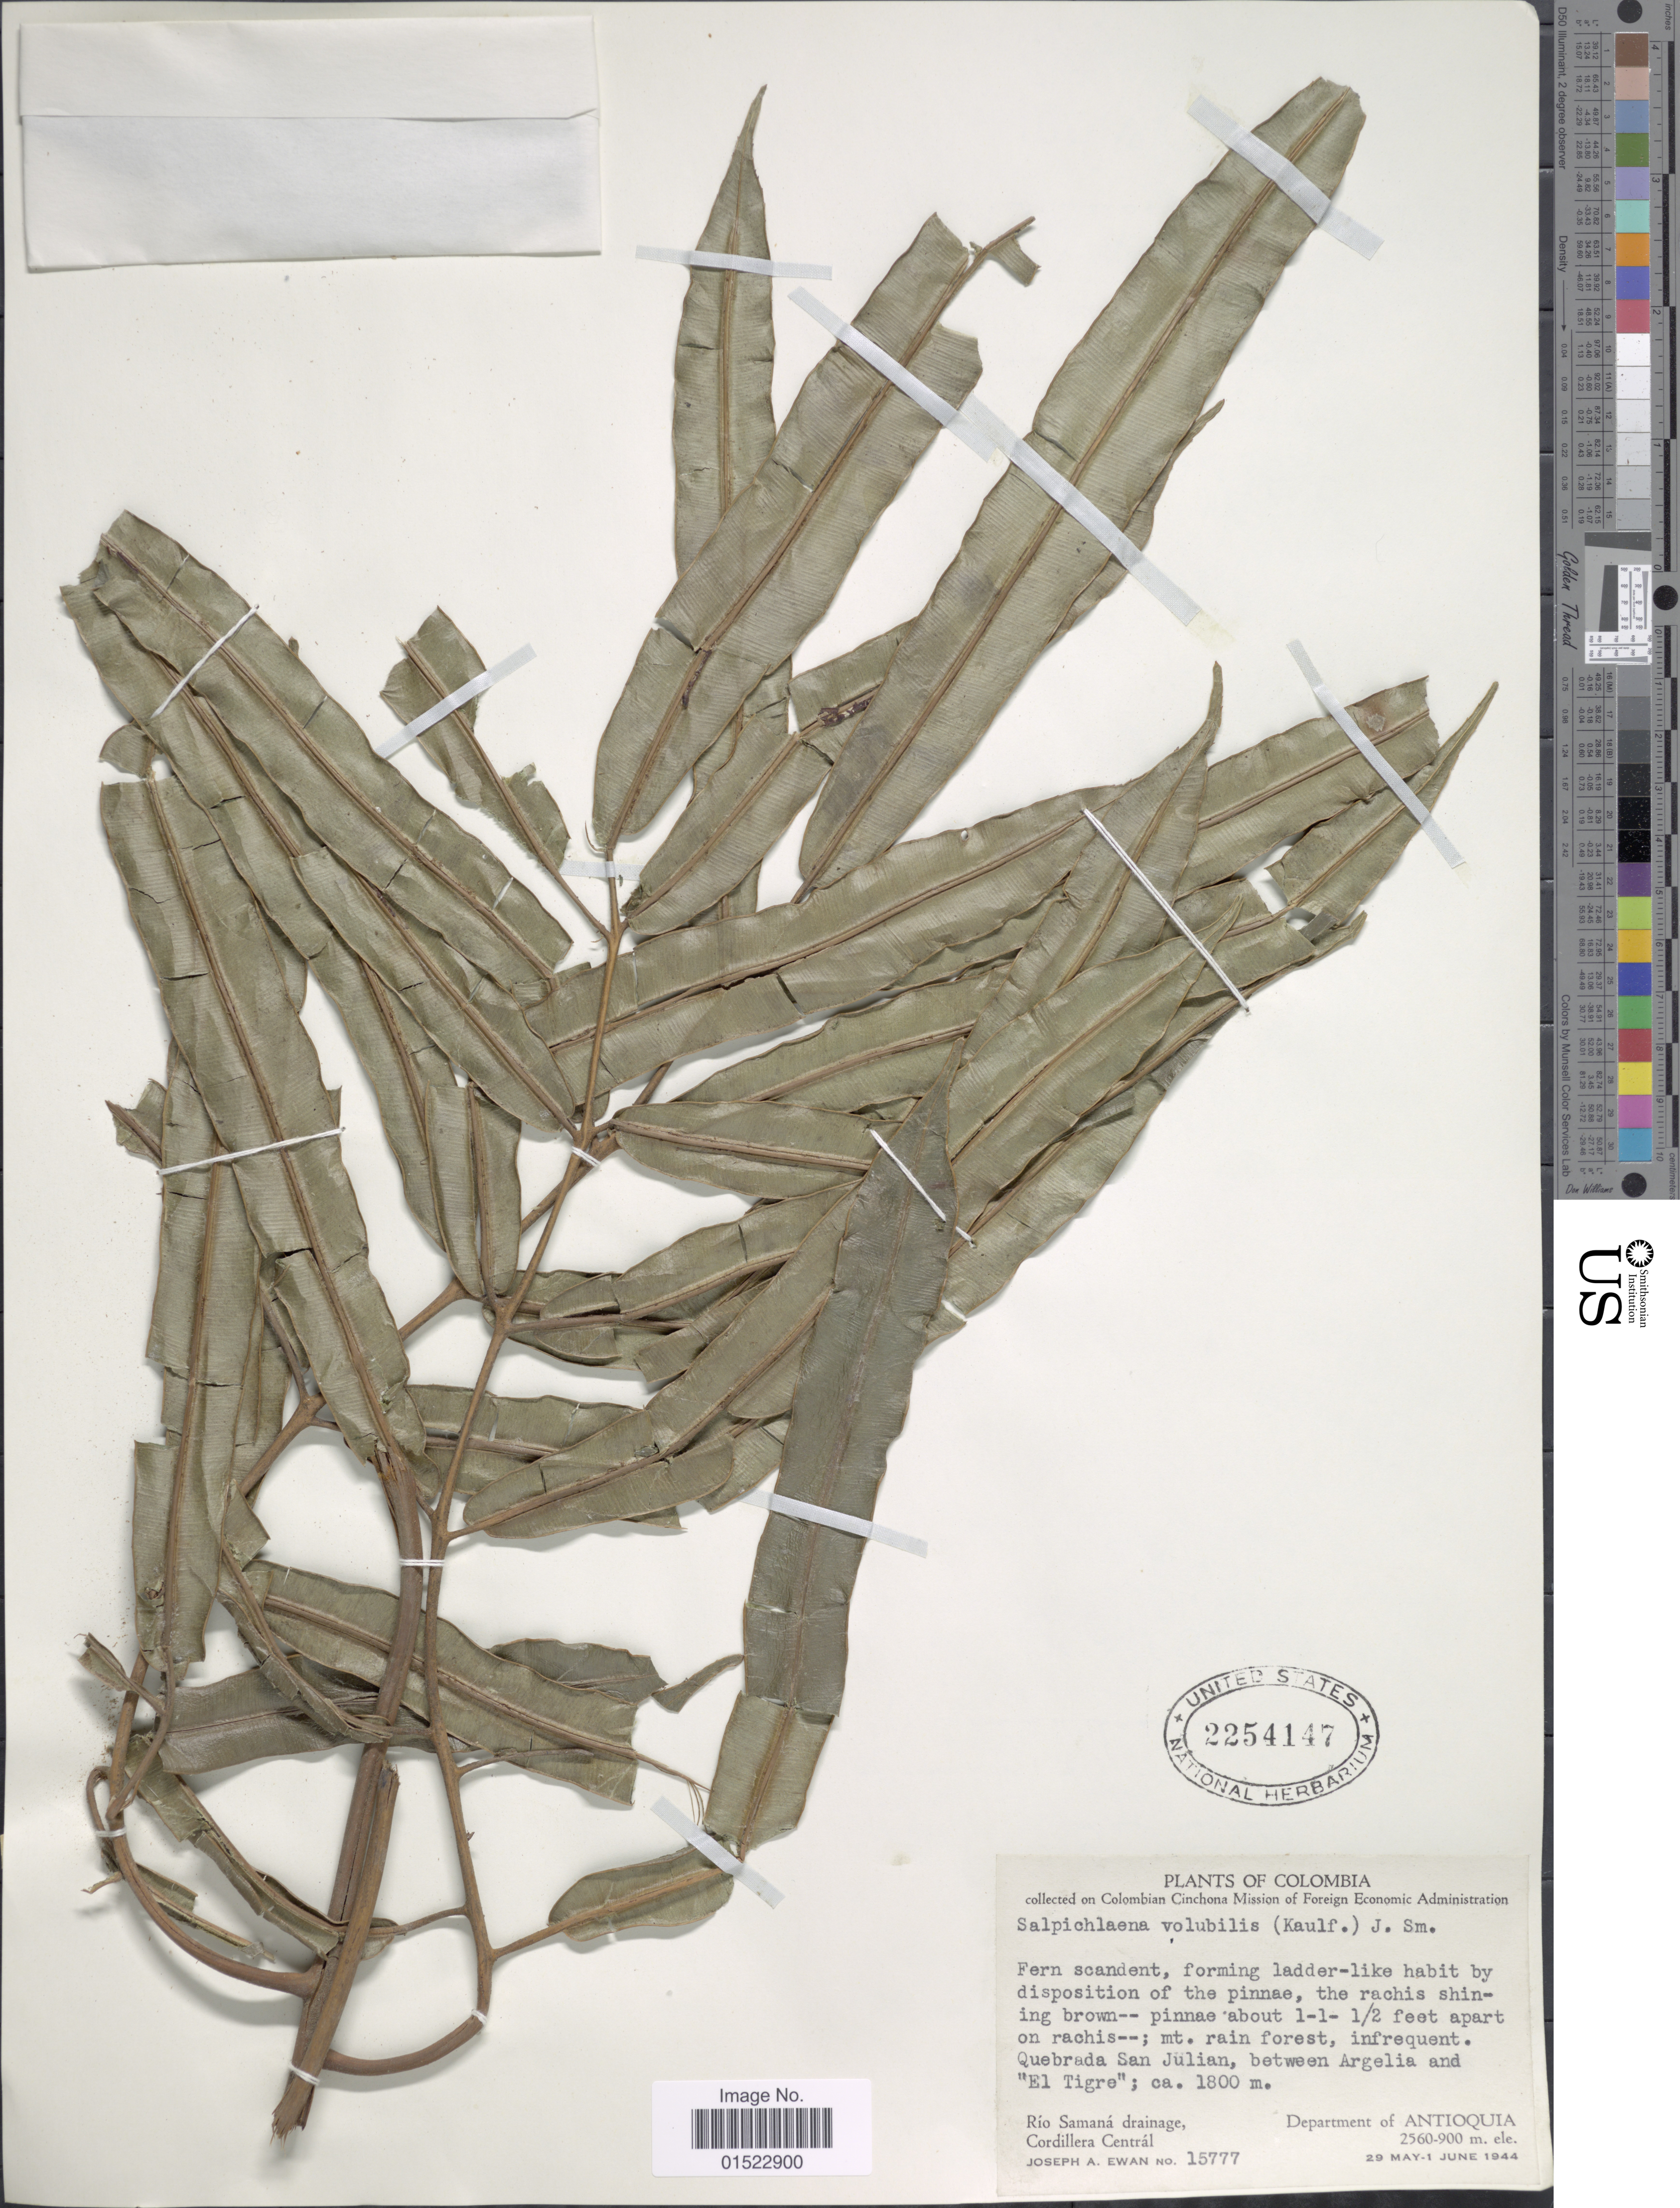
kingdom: Plantae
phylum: Tracheophyta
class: Polypodiopsida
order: Polypodiales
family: Blechnaceae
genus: Salpichlaena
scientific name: Salpichlaena volubilis subsp. volubilis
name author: (Kaulf.) J. Sm.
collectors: J. A. Ewan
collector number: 15777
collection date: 1944-05-29/1944-06-01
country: Colombia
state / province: Antioquia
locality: Department of Antioquia, Quebrada San Julian, between Argelia and Ël Tigre, Rio Samaná drainage, Cordillera Central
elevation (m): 900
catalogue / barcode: US 2254147